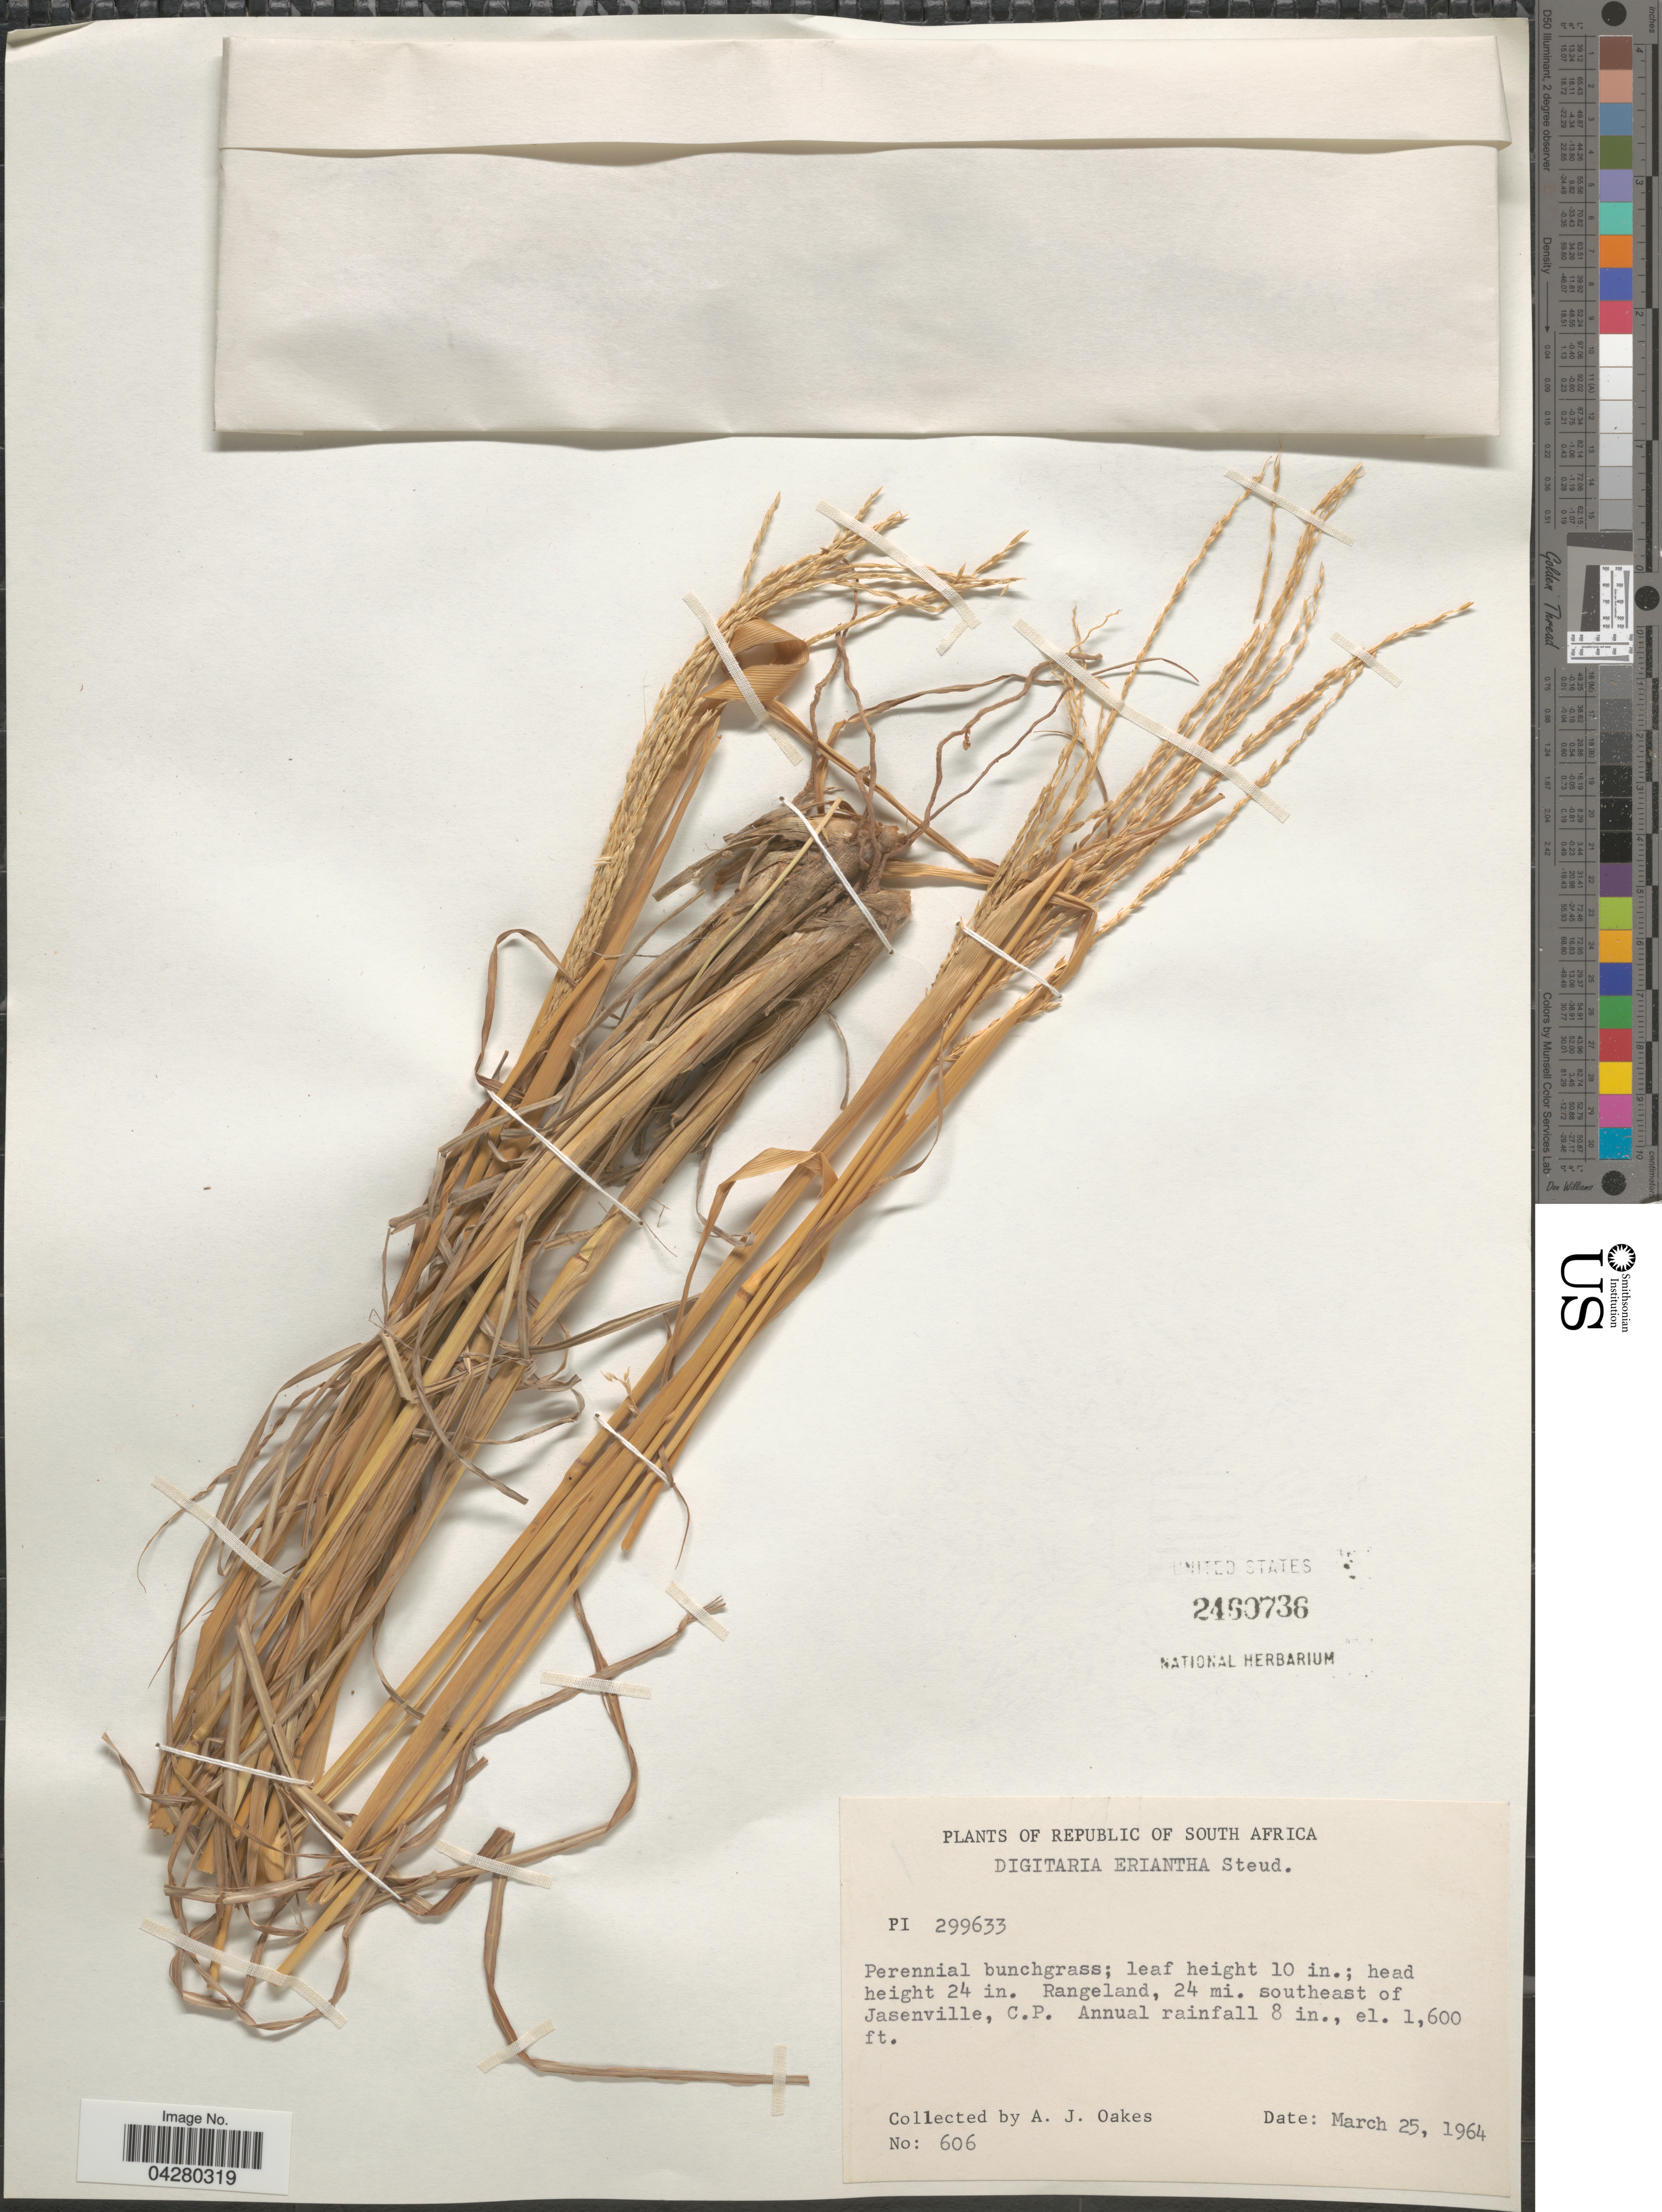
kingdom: Plantae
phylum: Tracheophyta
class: Liliopsida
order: Poales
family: Poaceae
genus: Digitaria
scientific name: Digitaria eriantha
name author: Steud.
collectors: A. Oakes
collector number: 606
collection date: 1964-03-25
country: South Africa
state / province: Eastern Cape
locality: Rangeland, 24 mi. southeast of Jasenville.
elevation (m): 488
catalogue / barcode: US 2460736